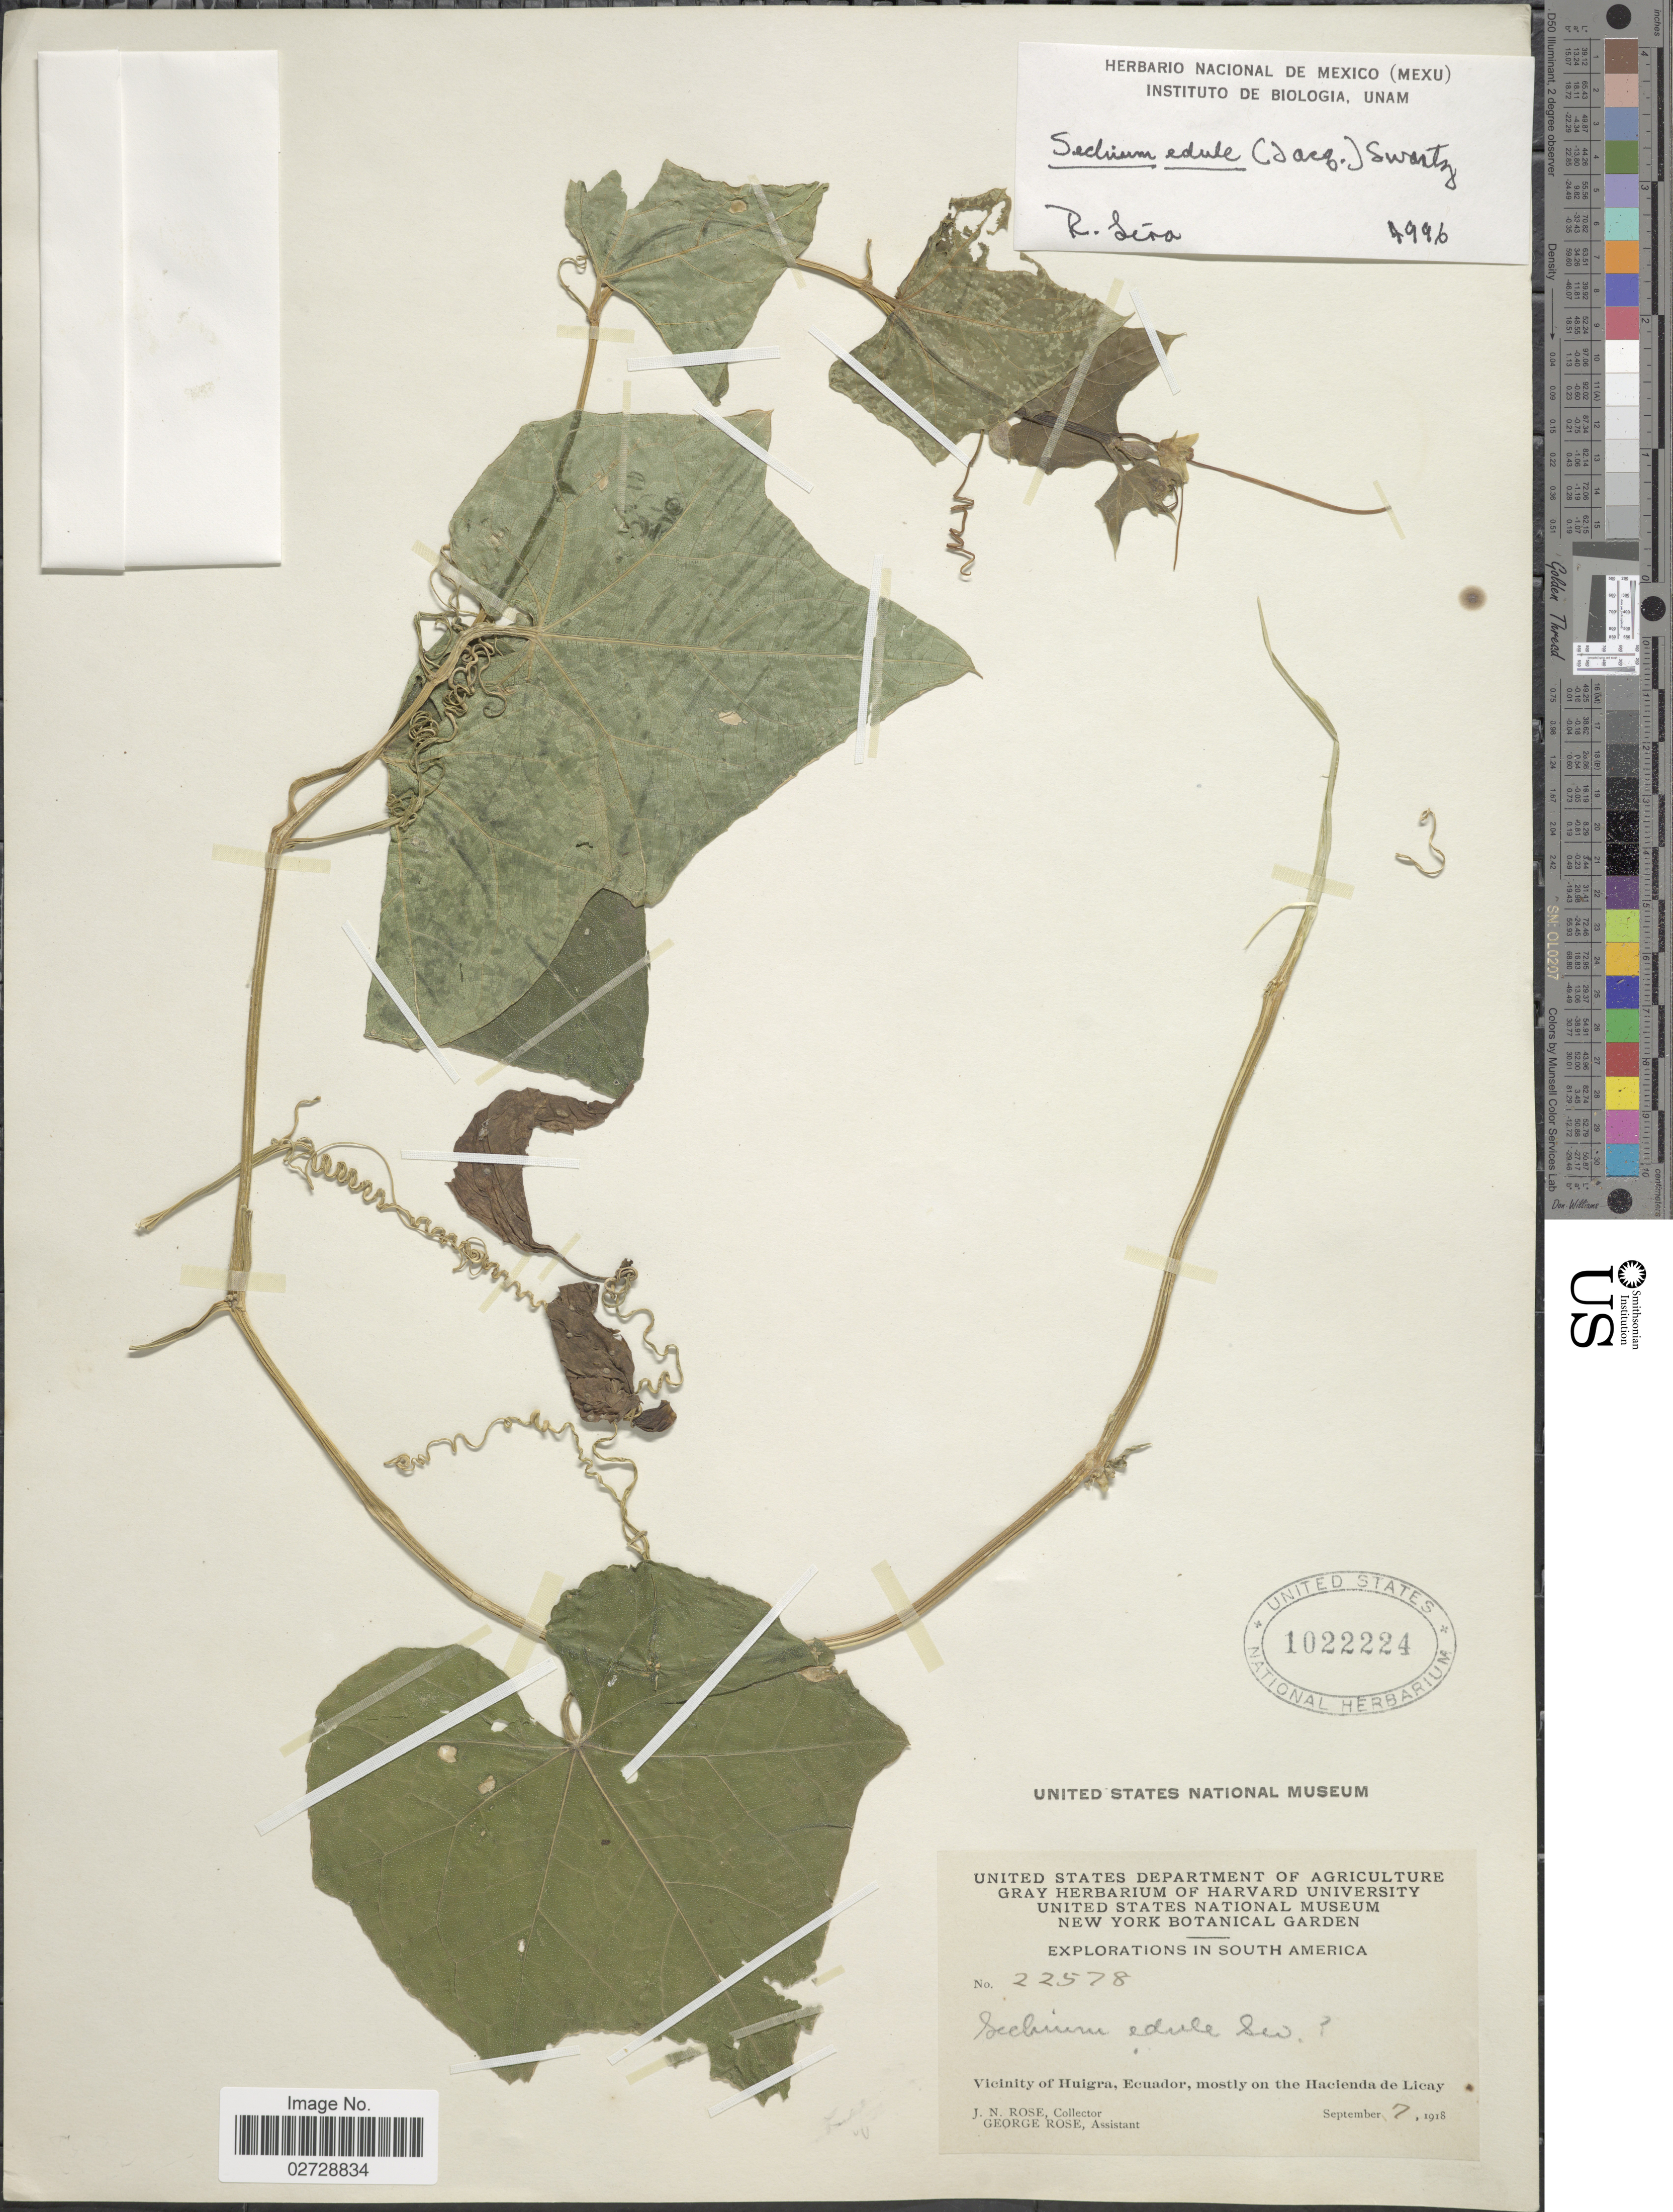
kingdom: Plantae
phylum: Tracheophyta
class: Magnoliopsida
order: Cucurbitales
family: Cucurbitaceae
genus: Sicyos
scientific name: Sicyos edulis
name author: Jacq.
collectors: J. N. Rose & G. Rose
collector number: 22578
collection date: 1918-09-07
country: Ecuador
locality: Vicinity of Huigra, mostly on the Hacienda de Licay.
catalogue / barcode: US 1022224